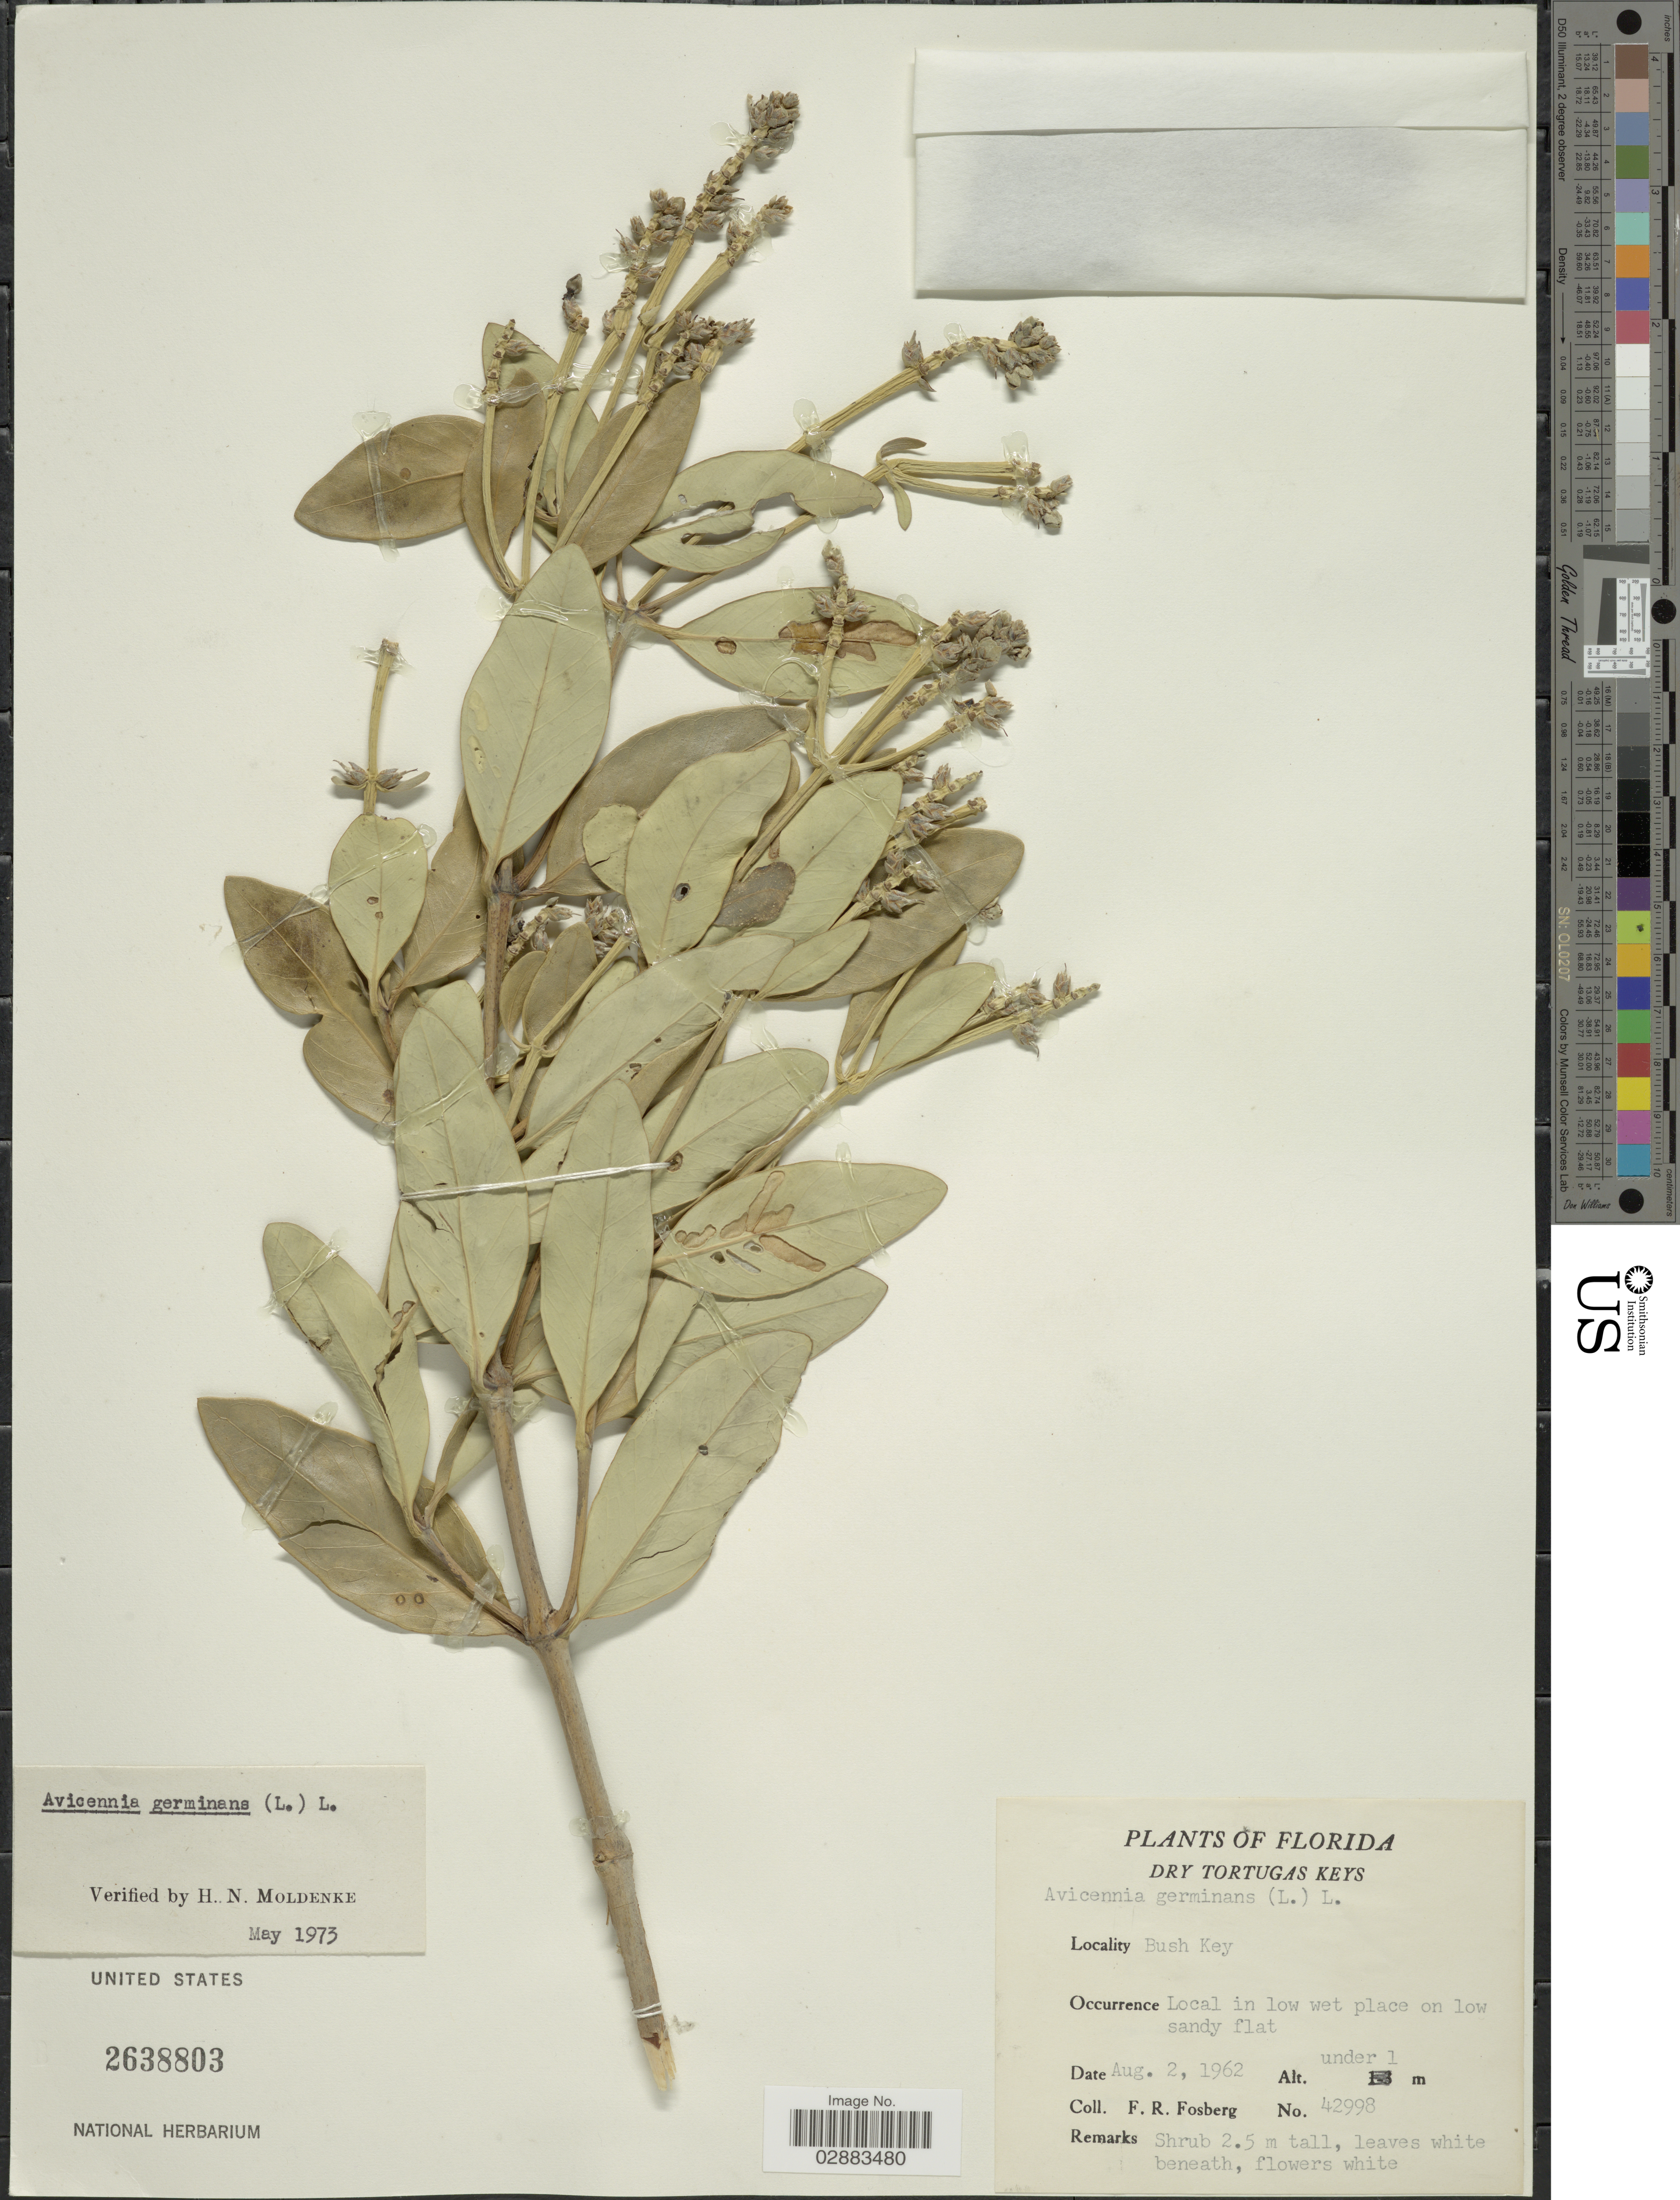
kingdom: Plantae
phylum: Tracheophyta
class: Magnoliopsida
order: Lamiales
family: Acanthaceae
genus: Avicennia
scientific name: Avicennia germinans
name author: (L.) L.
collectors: F. R. Fosberg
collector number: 42998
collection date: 1962-08-02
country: United States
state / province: Florida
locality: Dry Tortugas Keys. Bush Key.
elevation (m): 1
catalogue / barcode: US 2638803